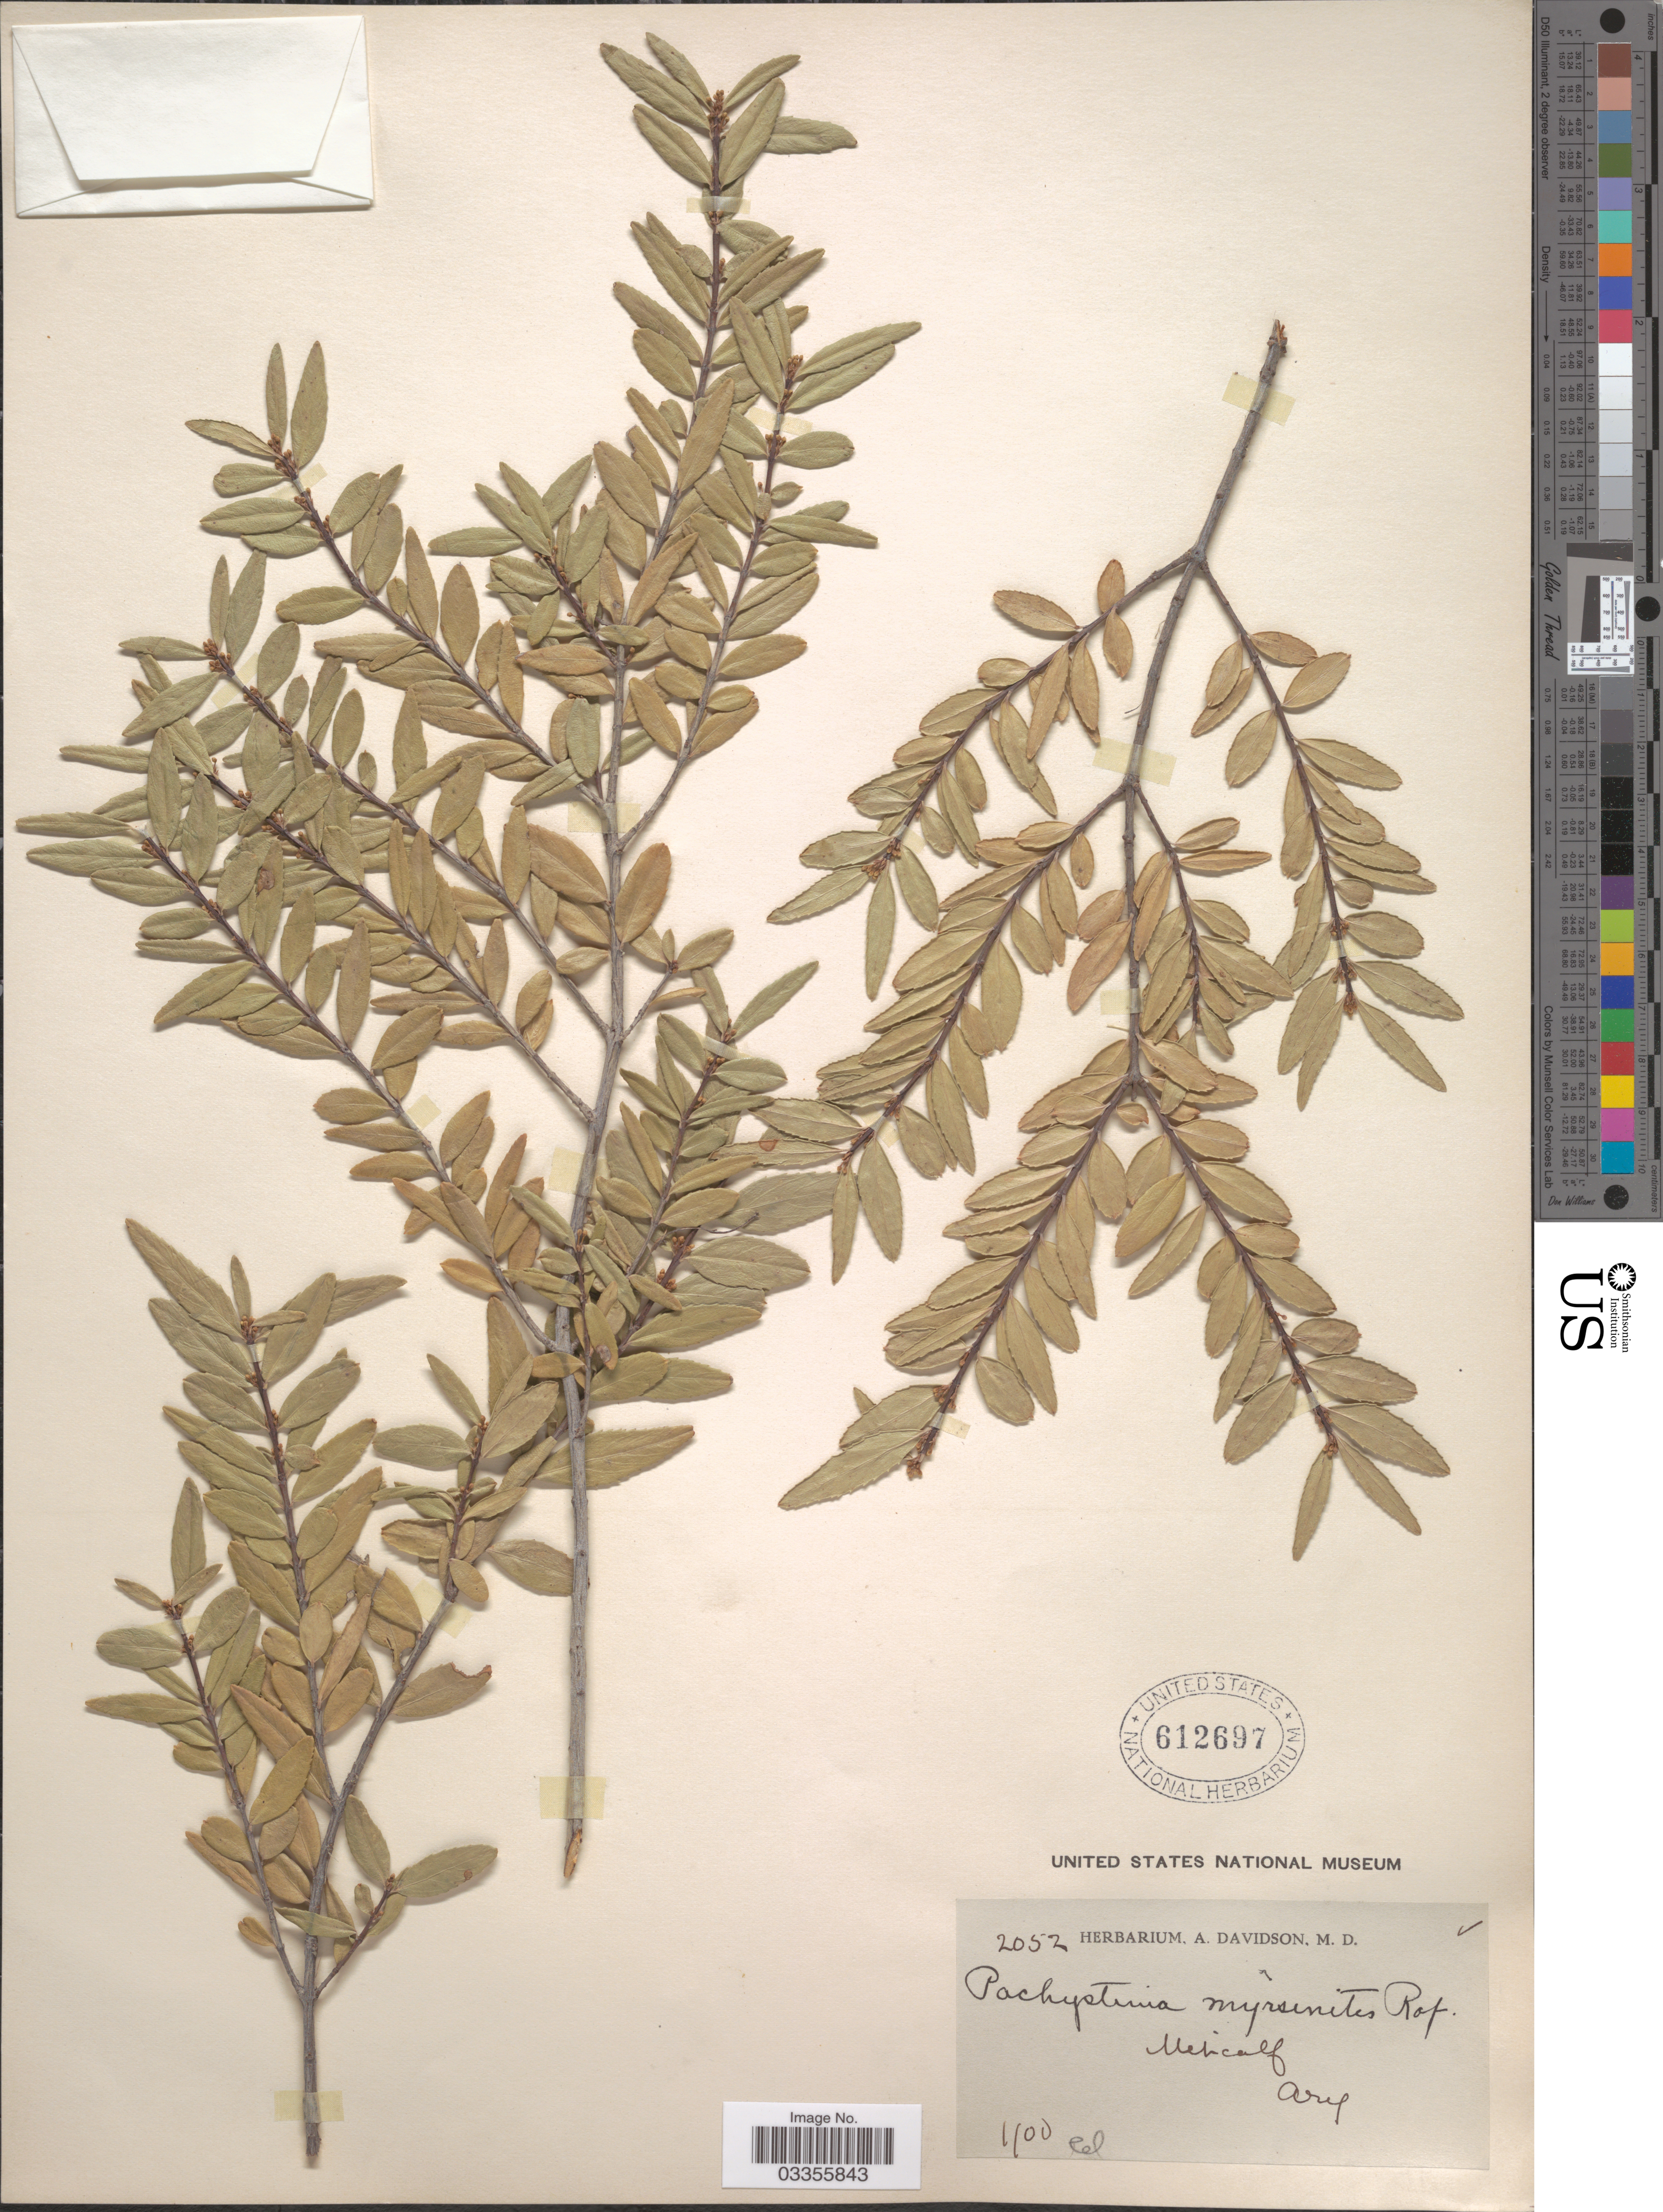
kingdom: Plantae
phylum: Tracheophyta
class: Magnoliopsida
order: Celastrales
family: Celastraceae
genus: Paxistima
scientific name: Paxistima myrsinites subsp. myrsinites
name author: (Pursh) Raf.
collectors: ex herb. A. Davidson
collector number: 2052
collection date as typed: Transcribed d/m/y: /1/0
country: United States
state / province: Arizona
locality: Metcalf.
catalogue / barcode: US 612697